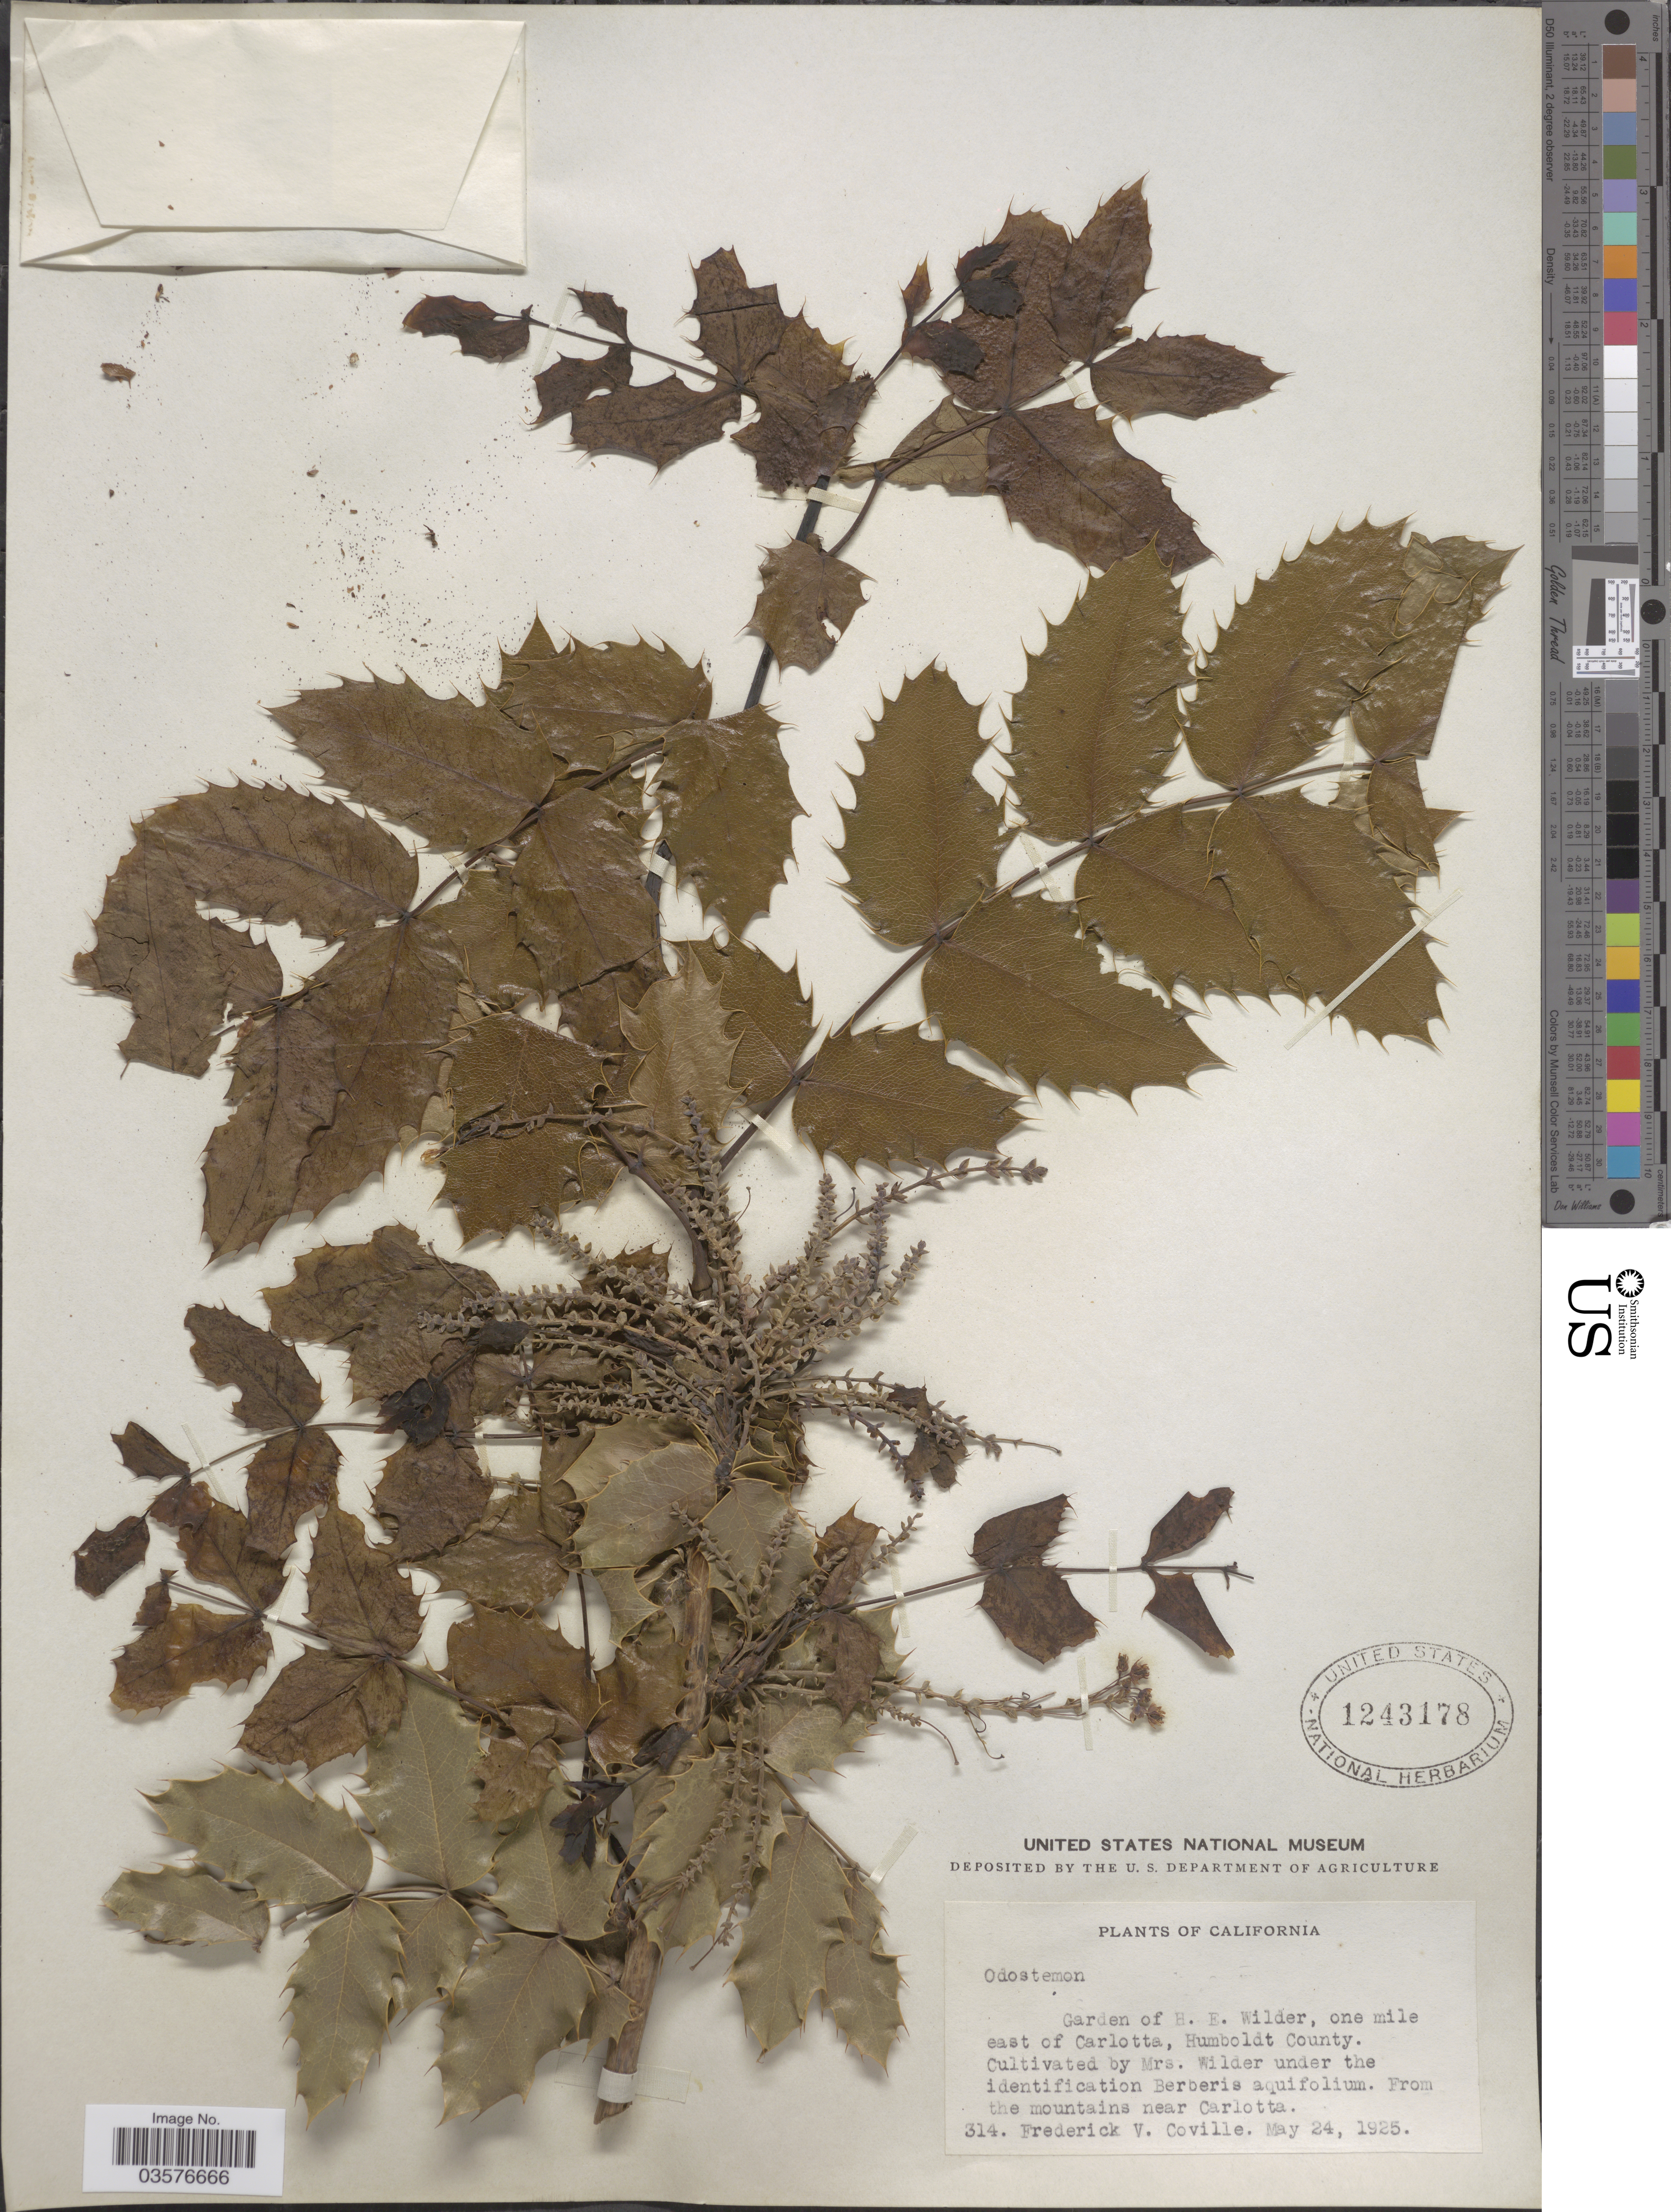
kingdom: Plantae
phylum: Tracheophyta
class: Magnoliopsida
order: Ranunculales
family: Berberidaceae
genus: Mahonia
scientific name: Mahonia pinnata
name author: (Lag.) Fedde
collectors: -. Wilder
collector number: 314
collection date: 1925-05-24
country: United States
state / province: California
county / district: Humboldt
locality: Garden of H. E. Wilder, one mile east of Carlotta, Humboldt County.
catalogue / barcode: US 1243178